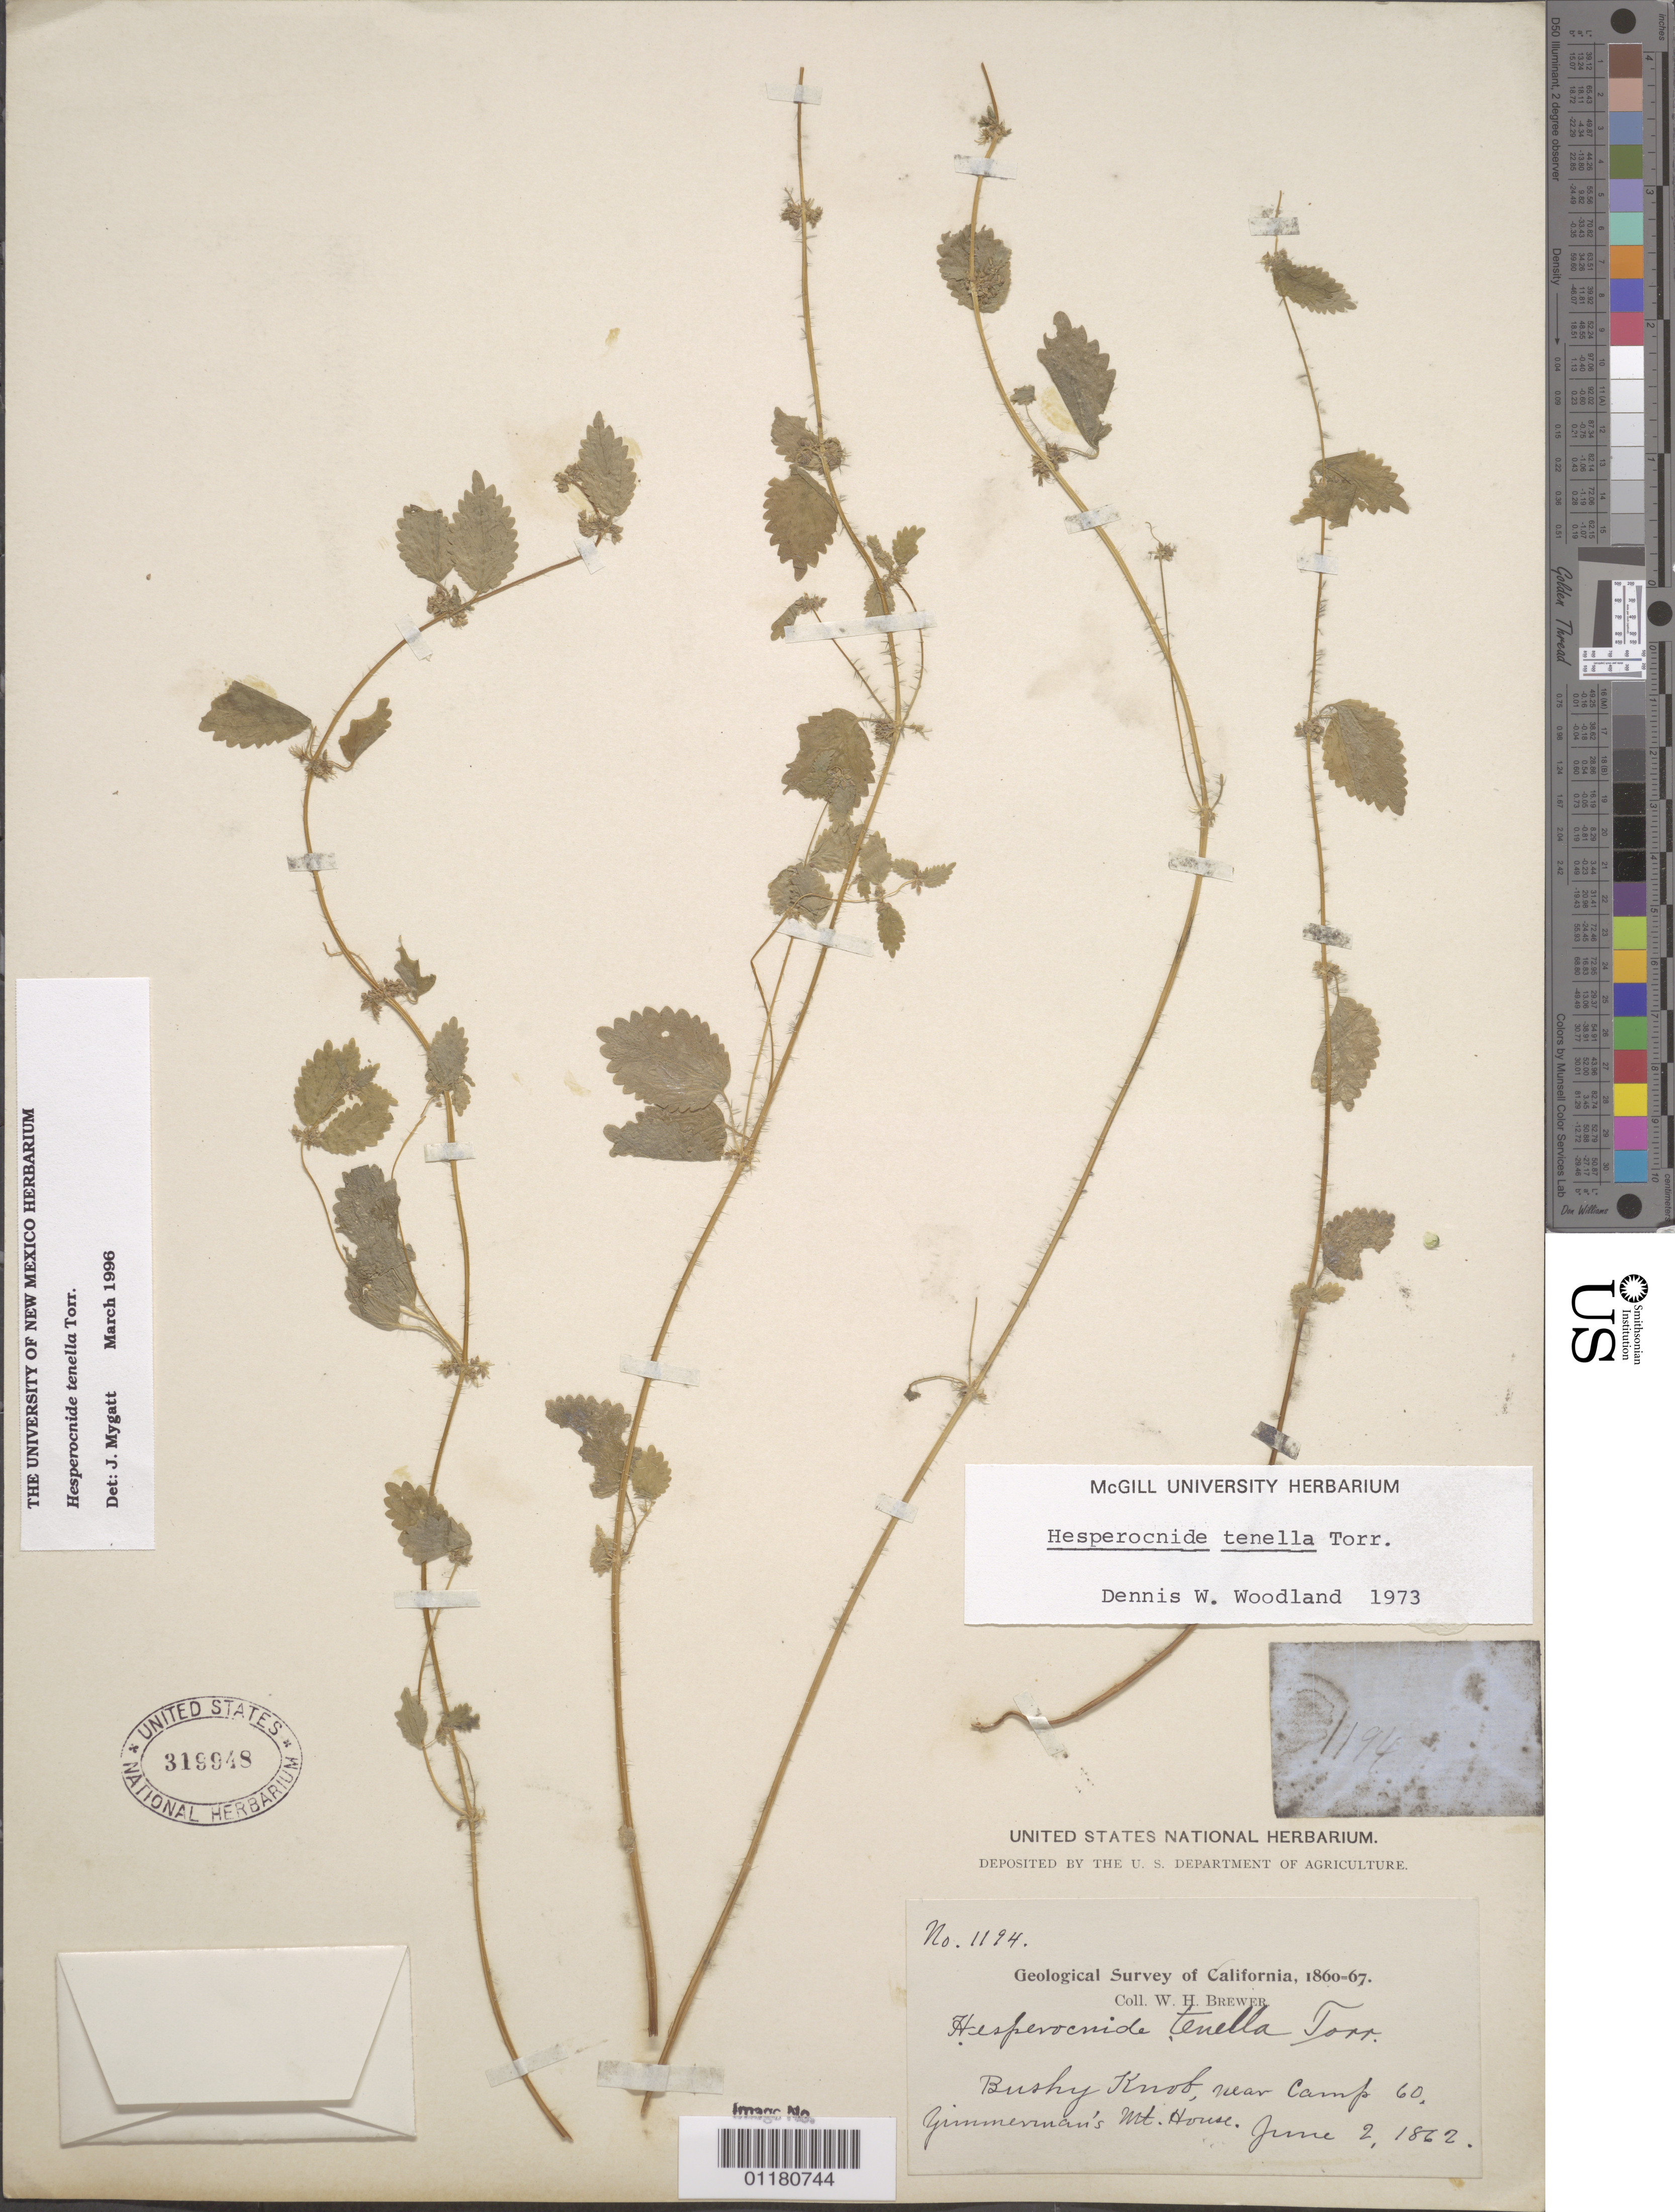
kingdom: Plantae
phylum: Tracheophyta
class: Magnoliopsida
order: Rosales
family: Urticaceae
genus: Hesperocnide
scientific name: Hesperocnide tenella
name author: Torr.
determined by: Woodland, Dennis, (AUB), Andrews University (UNITED STATES)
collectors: W. H. Brewer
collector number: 1194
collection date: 1862-06-02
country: United States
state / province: California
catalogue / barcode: US 319948